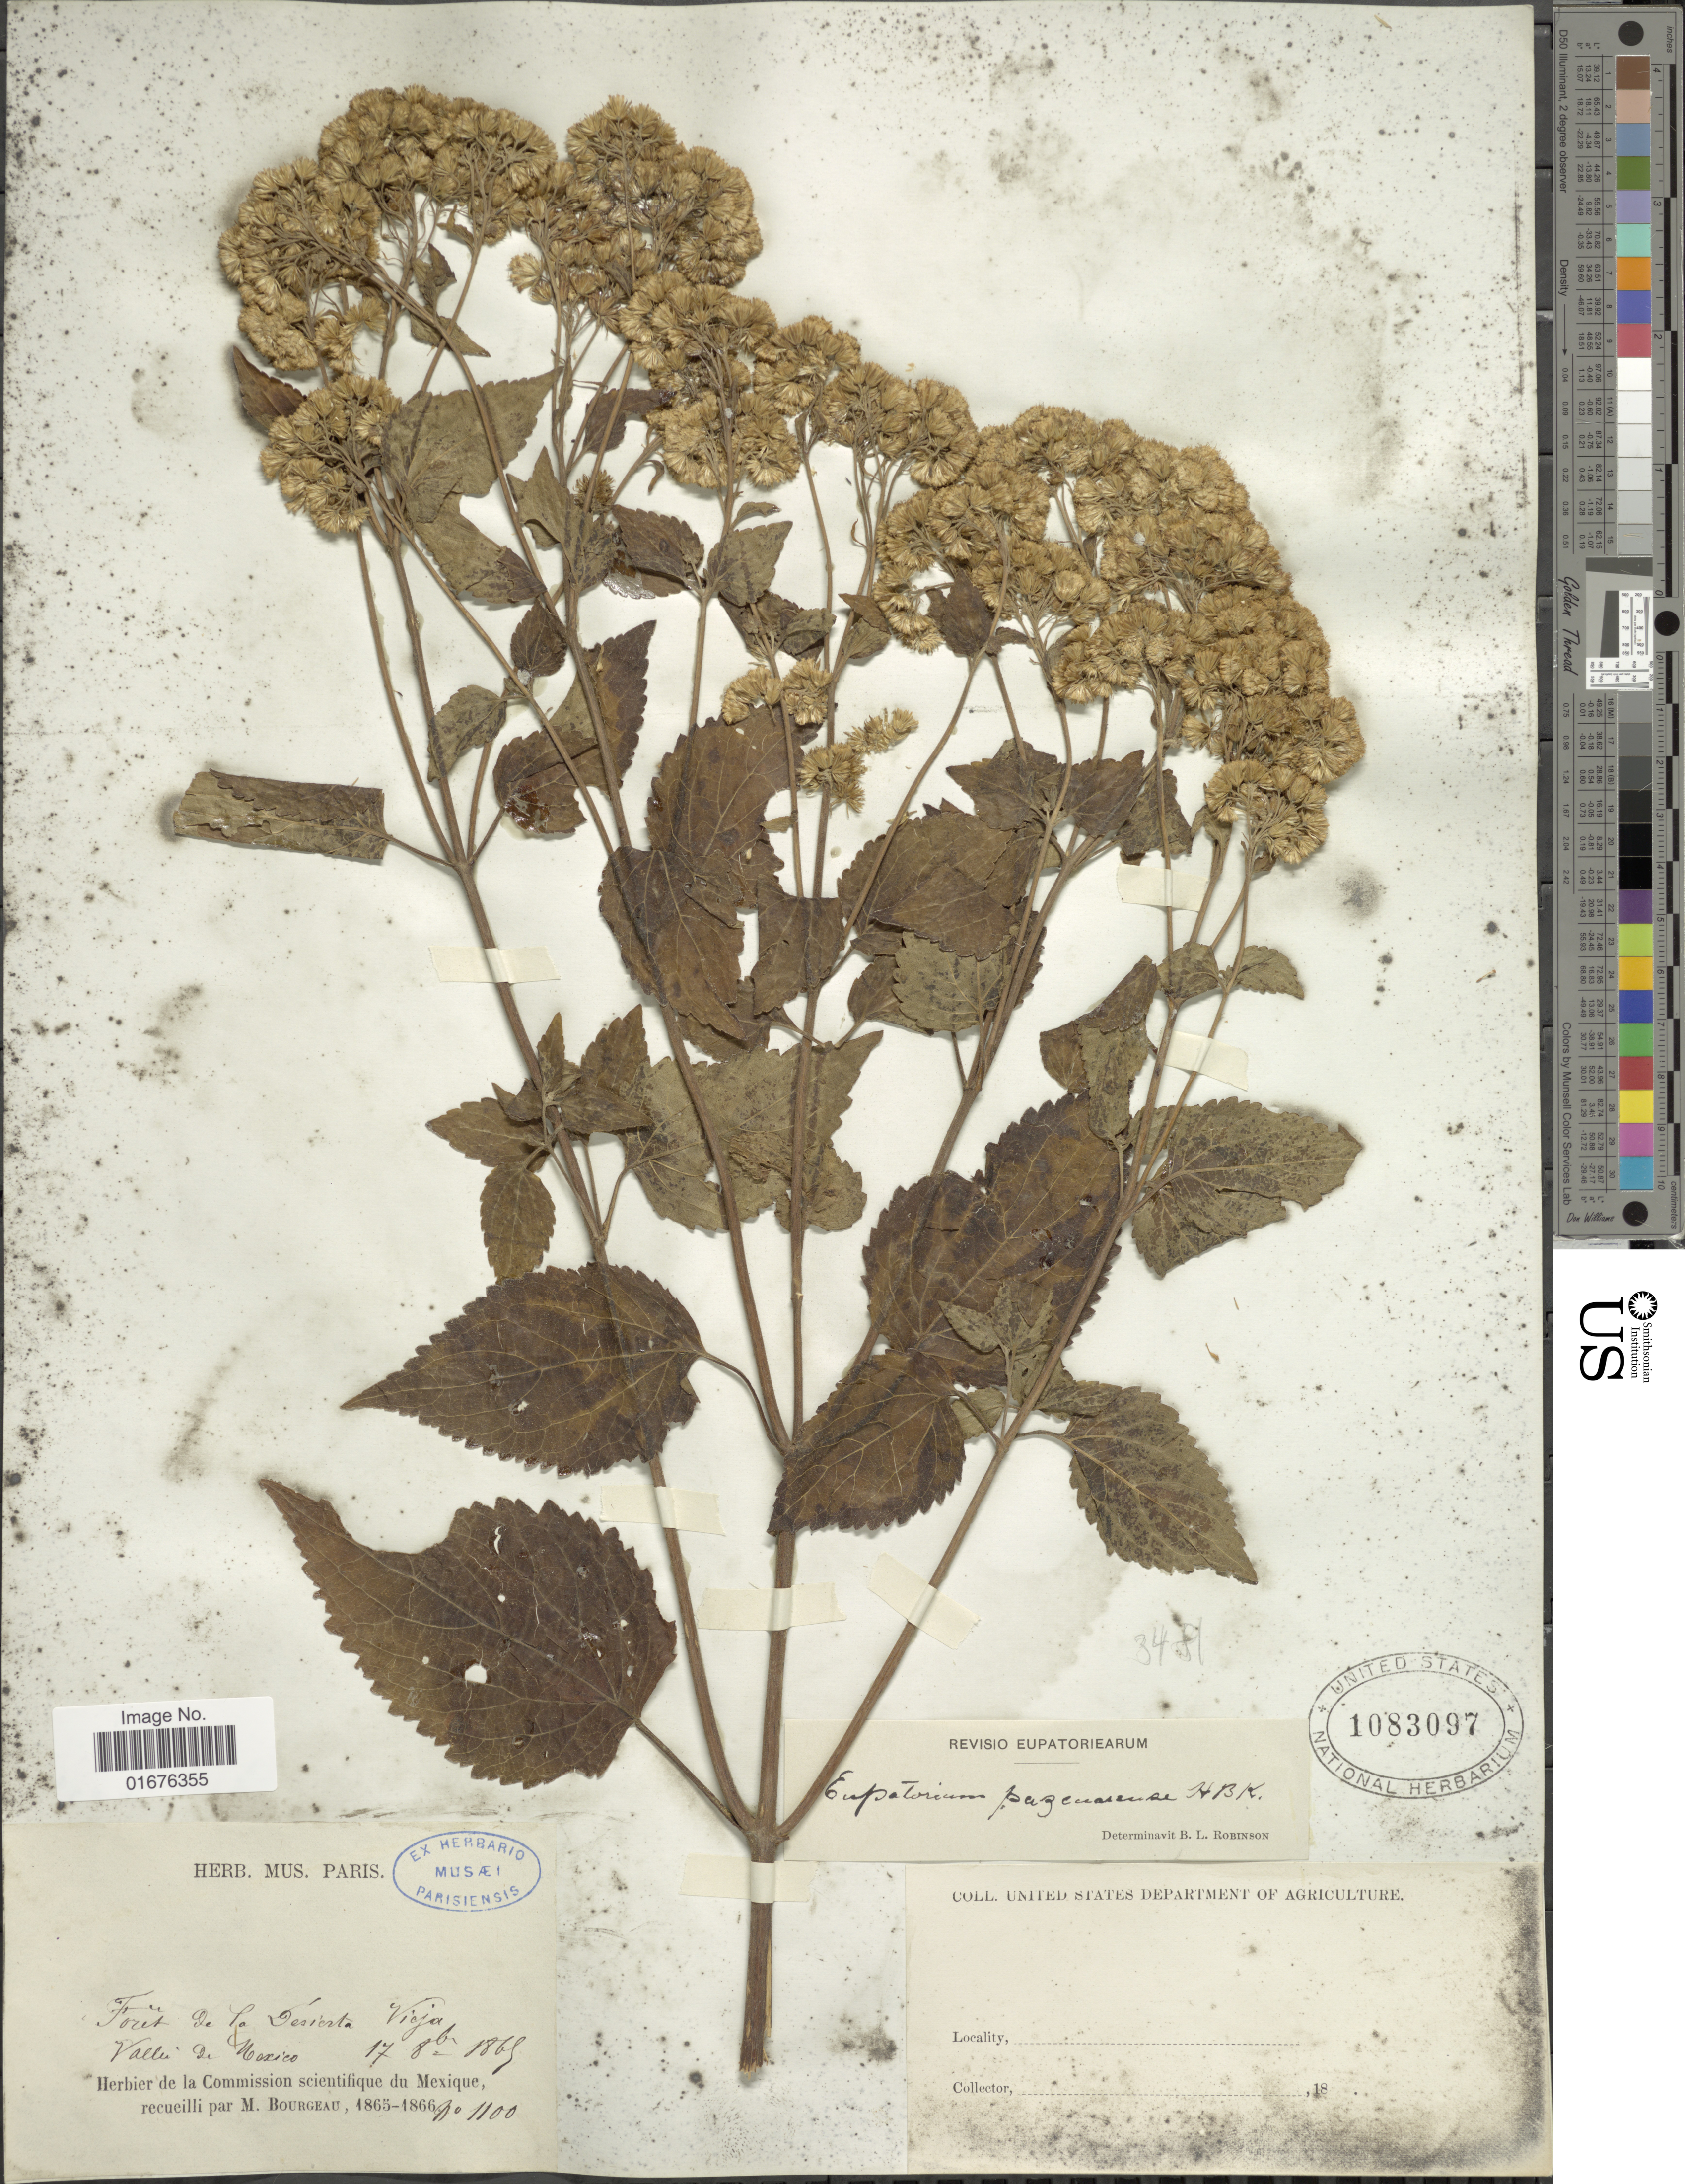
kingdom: Plantae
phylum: Tracheophyta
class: Magnoliopsida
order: Asterales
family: Asteraceae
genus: Ageratina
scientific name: Ageratina pazcuarensis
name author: (Kunth) R.M. King & H. Rob.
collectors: M. Bourgeau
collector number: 1100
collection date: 1865-10-17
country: Mexico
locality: Forêt de la Desierte Vieja, Valli de Mexico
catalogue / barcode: US 1083097